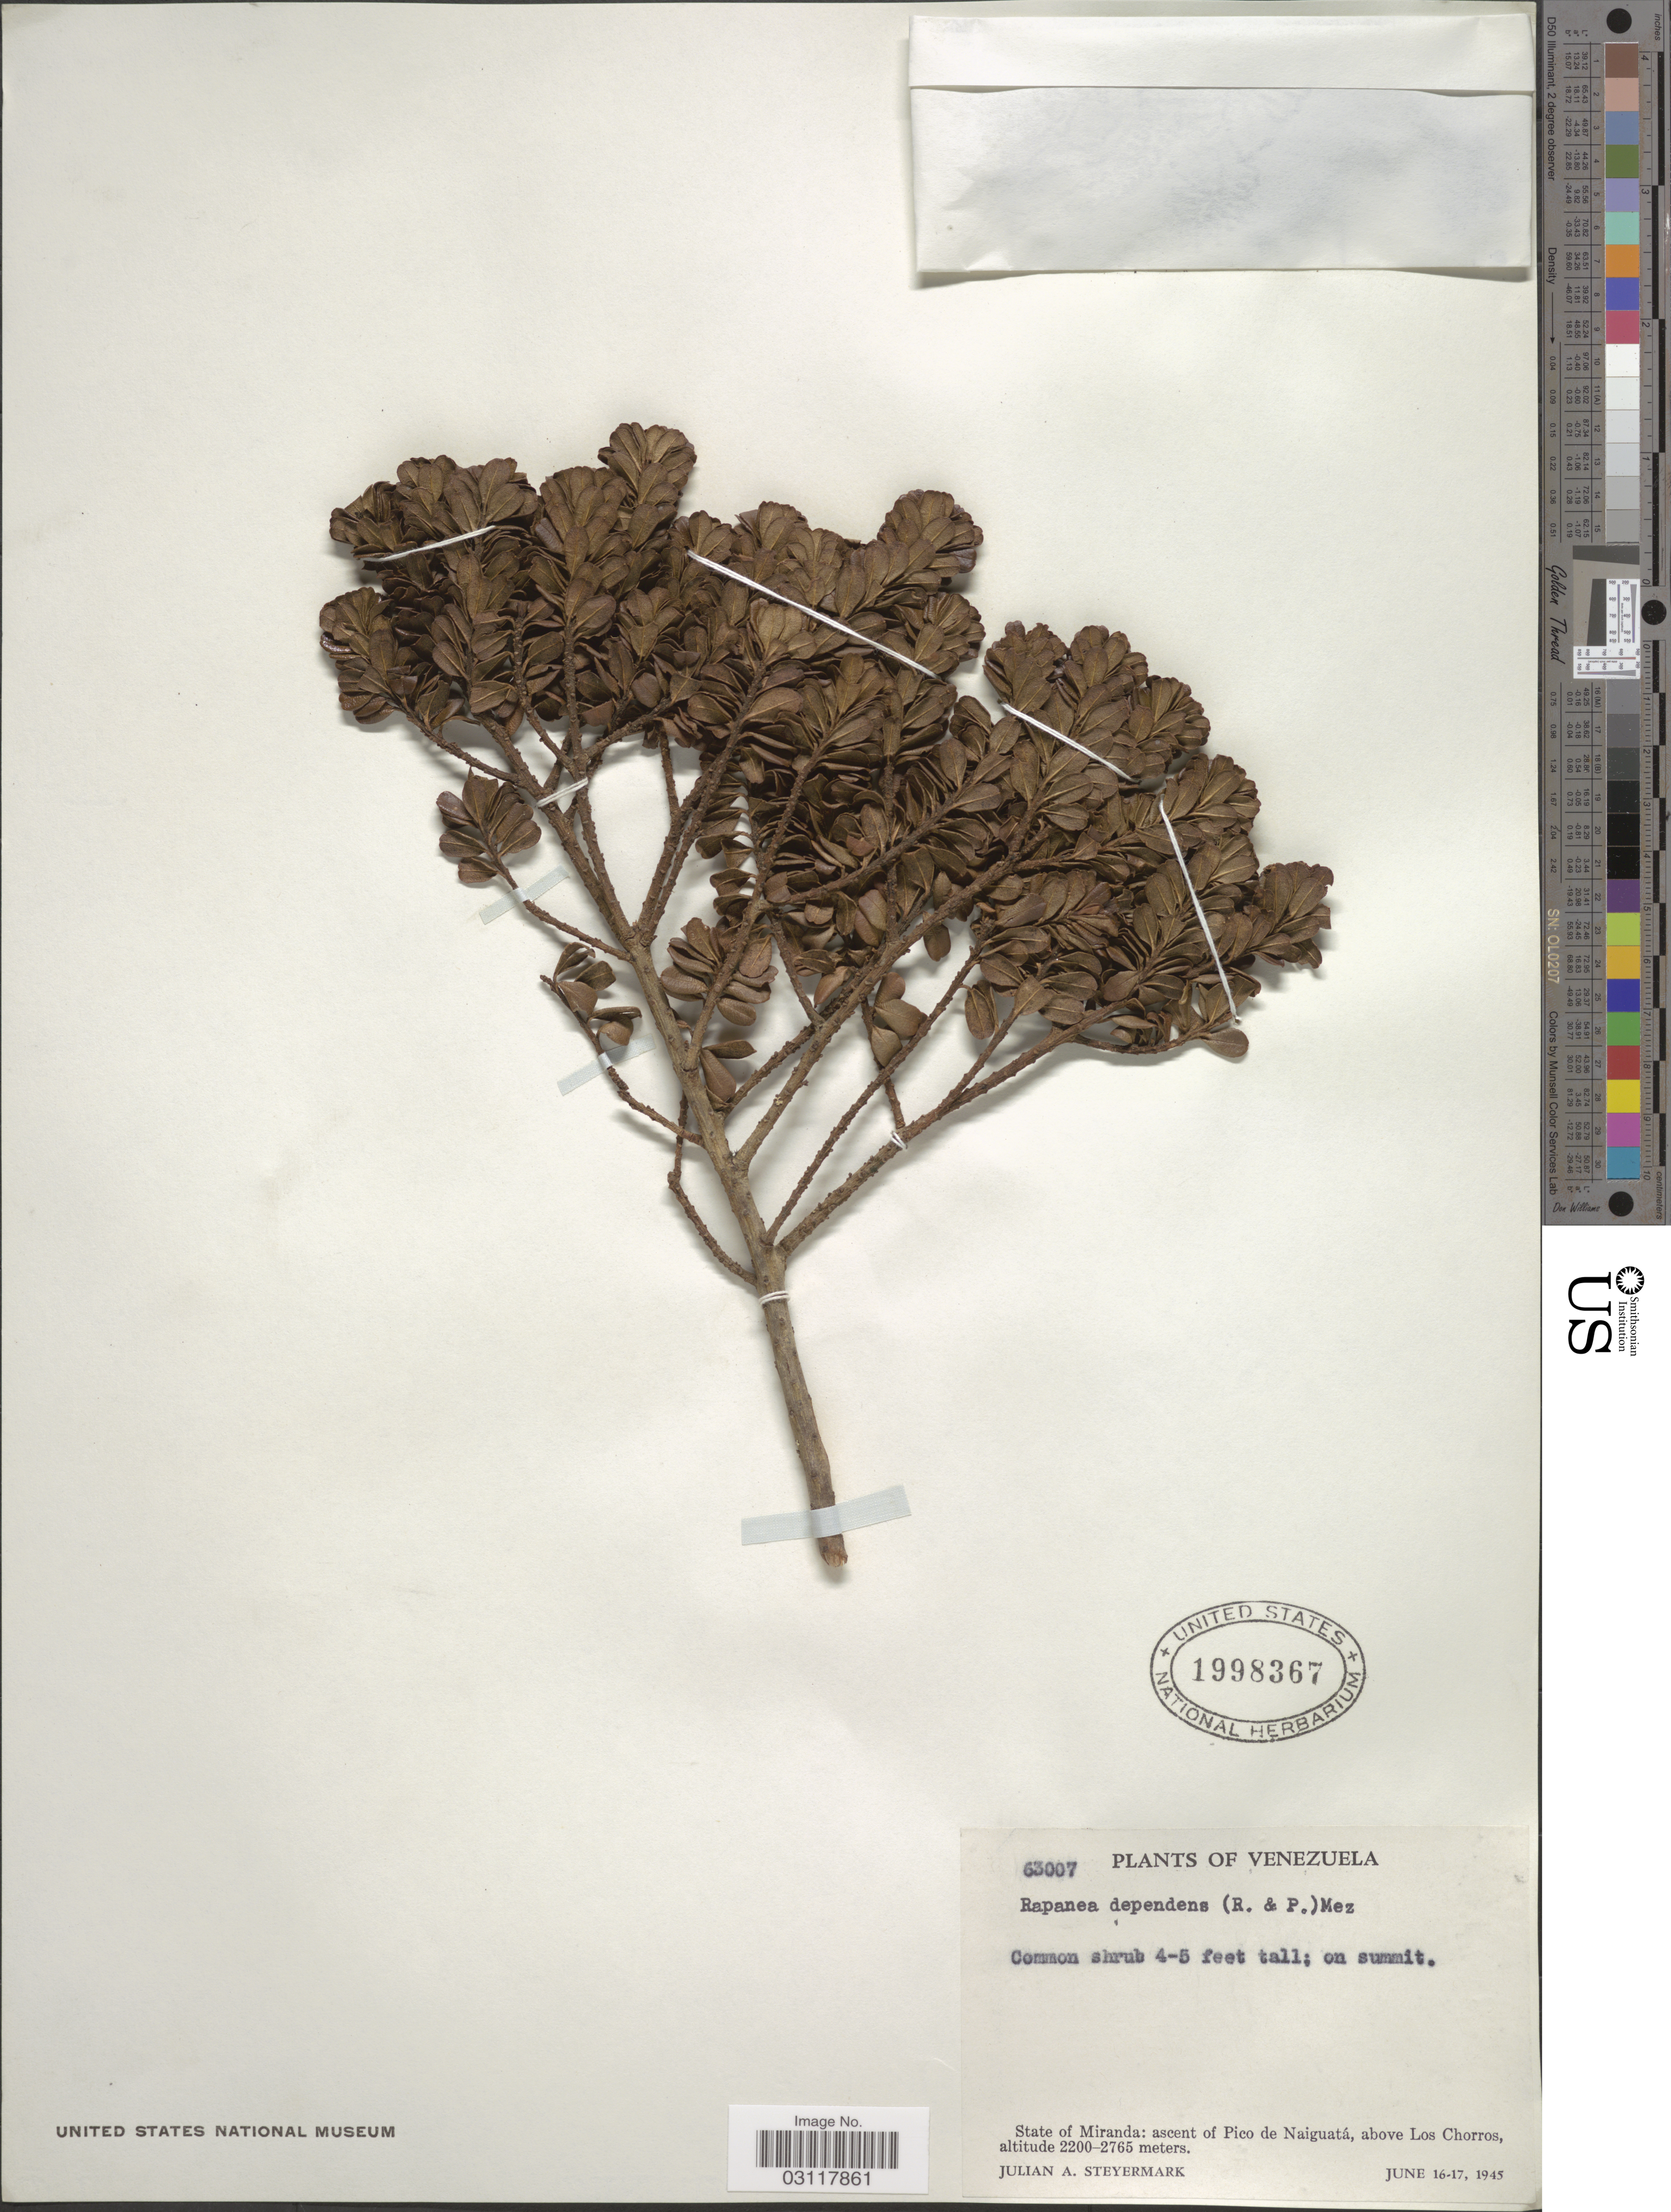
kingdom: Plantae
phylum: Tracheophyta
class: Magnoliopsida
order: Ericales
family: Primulaceae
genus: Rapanea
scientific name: Rapanea dependens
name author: (Ruiz & Pav.) Mez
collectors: J. Steyermark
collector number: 63007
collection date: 1945-06-16/1945-06-17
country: Venezuela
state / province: Miranda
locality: Ascent of Pico de Naiguatá, above Los Chorros.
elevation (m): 2200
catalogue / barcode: US 1998367